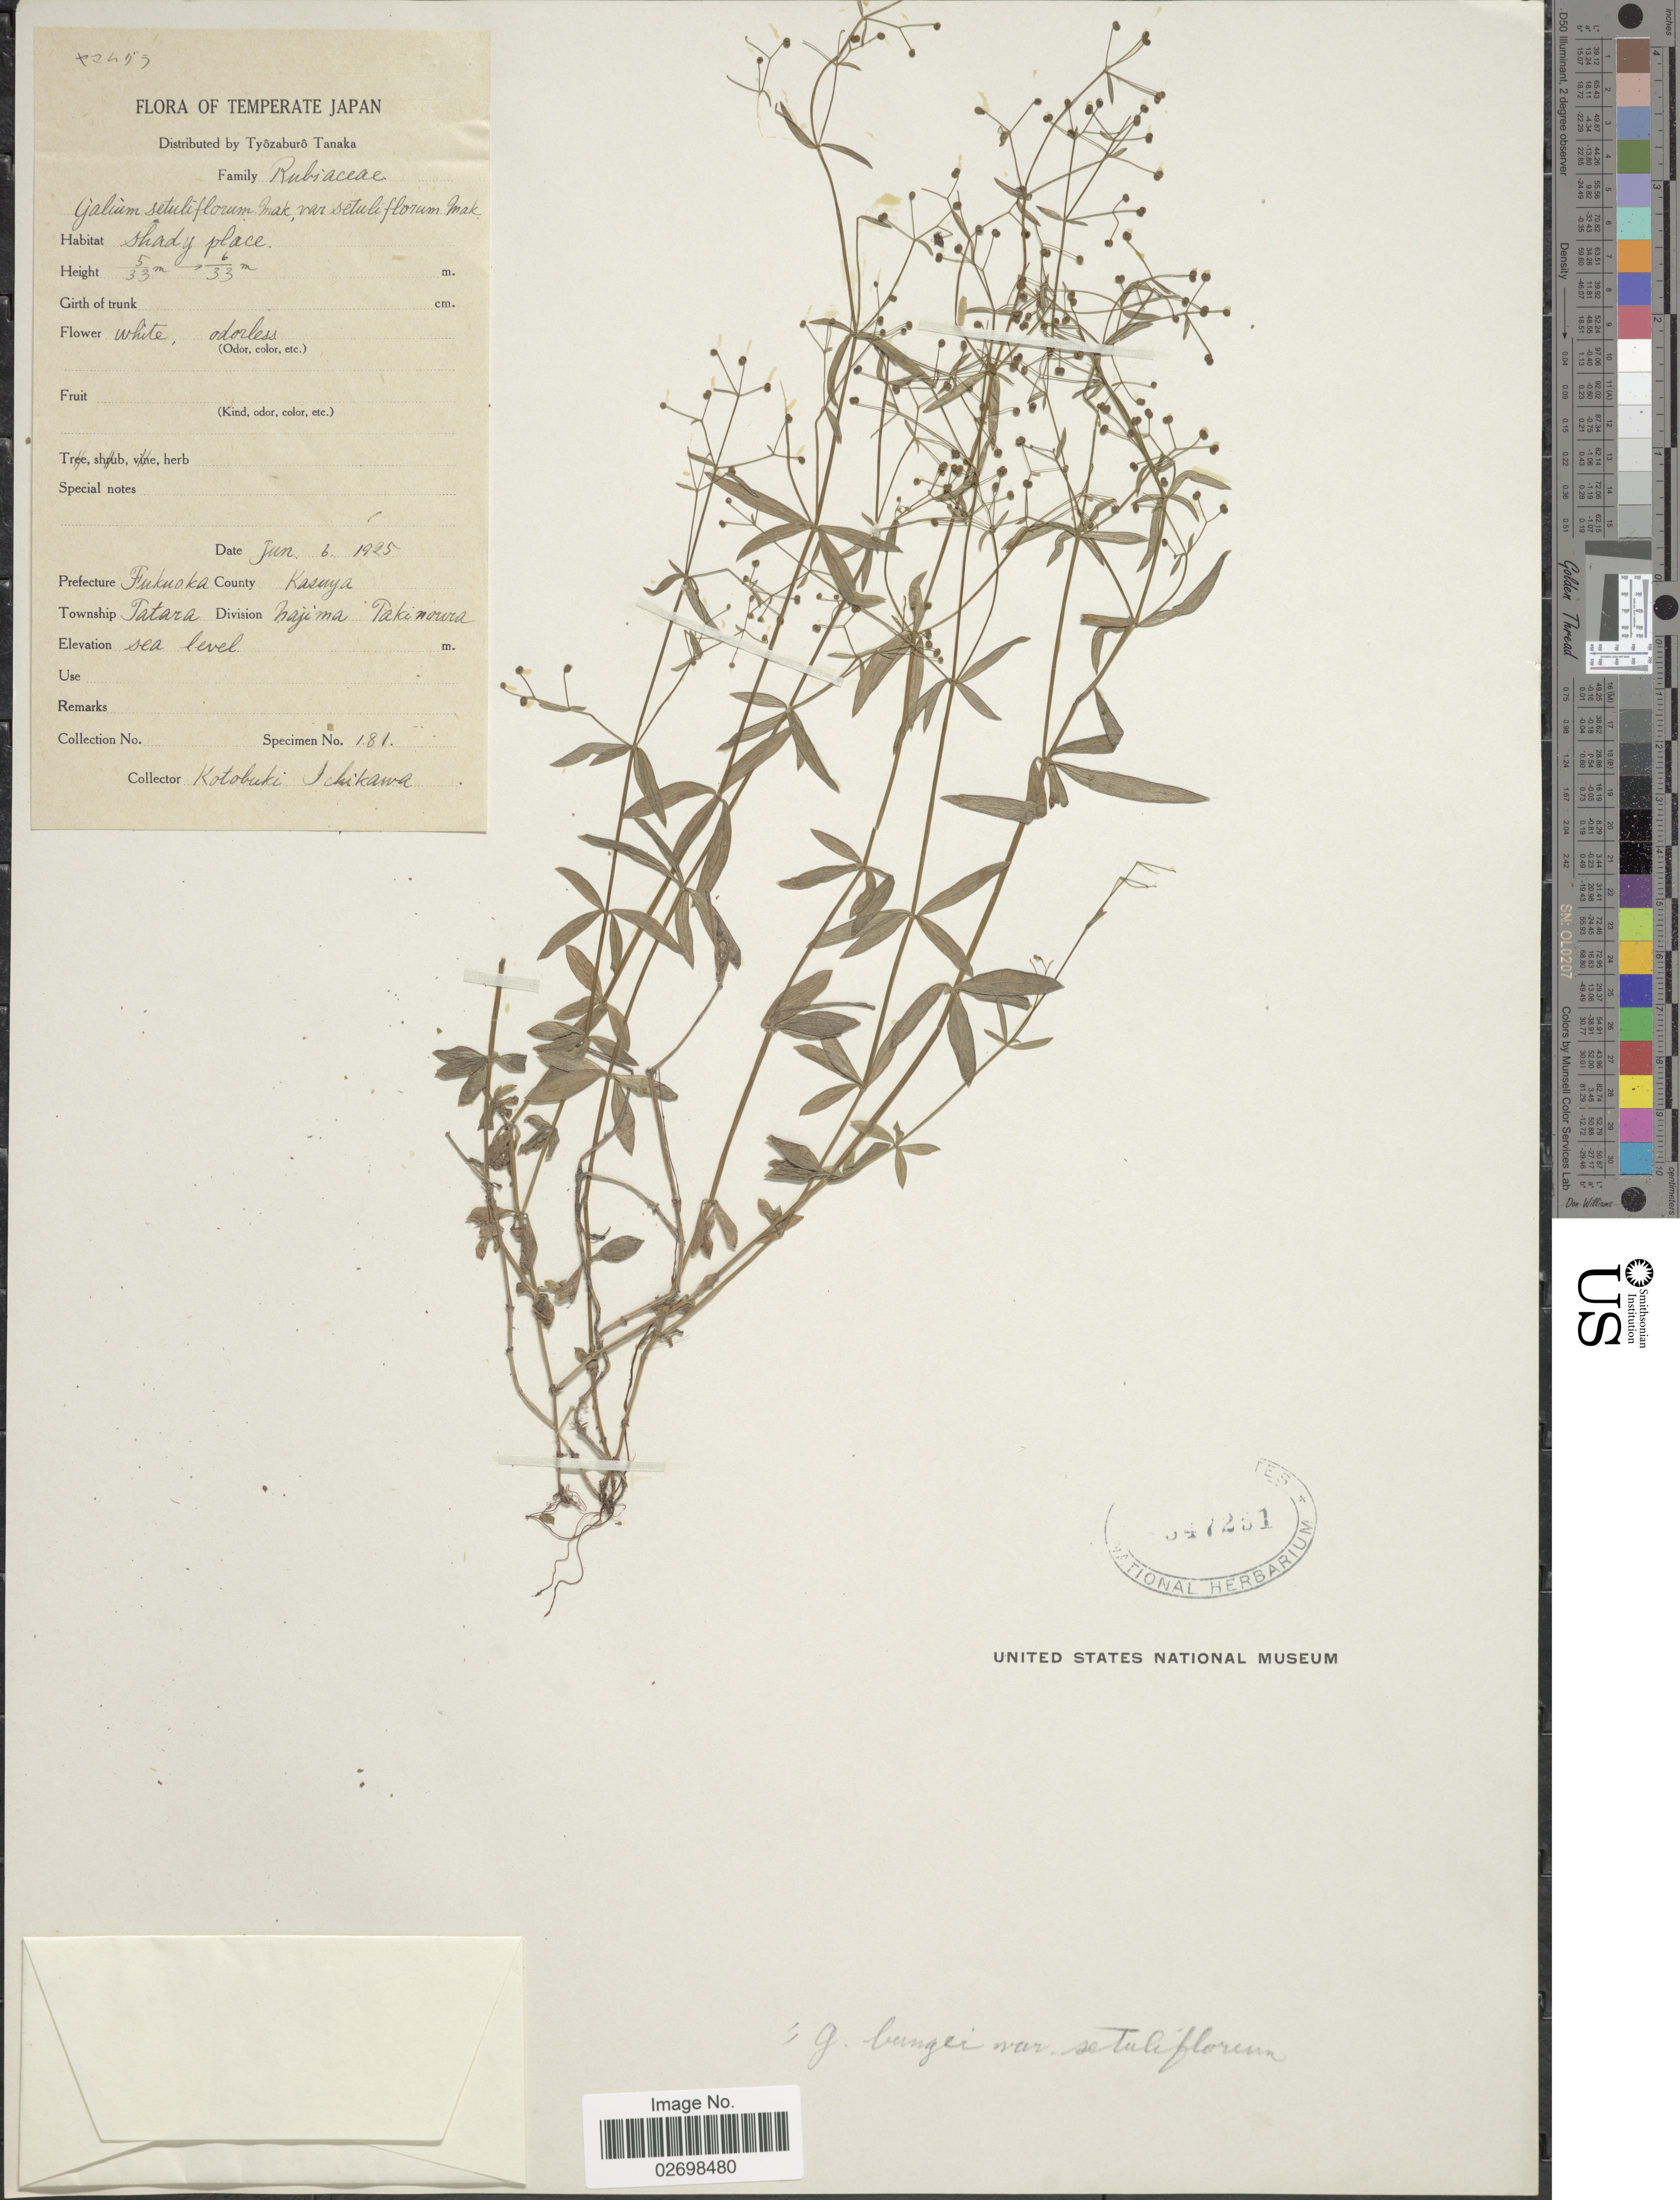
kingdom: Plantae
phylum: Tracheophyta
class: Magnoliopsida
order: Gentianales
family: Rubiaceae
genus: Galium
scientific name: Galium bungei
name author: Steud.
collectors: K. Schikawa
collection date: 1925-06-06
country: Japan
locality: Temperate Japan, Prefectre Tukoka, County Kasuya, Township Tatqara, Division Nakima Takinoura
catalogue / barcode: US 347251